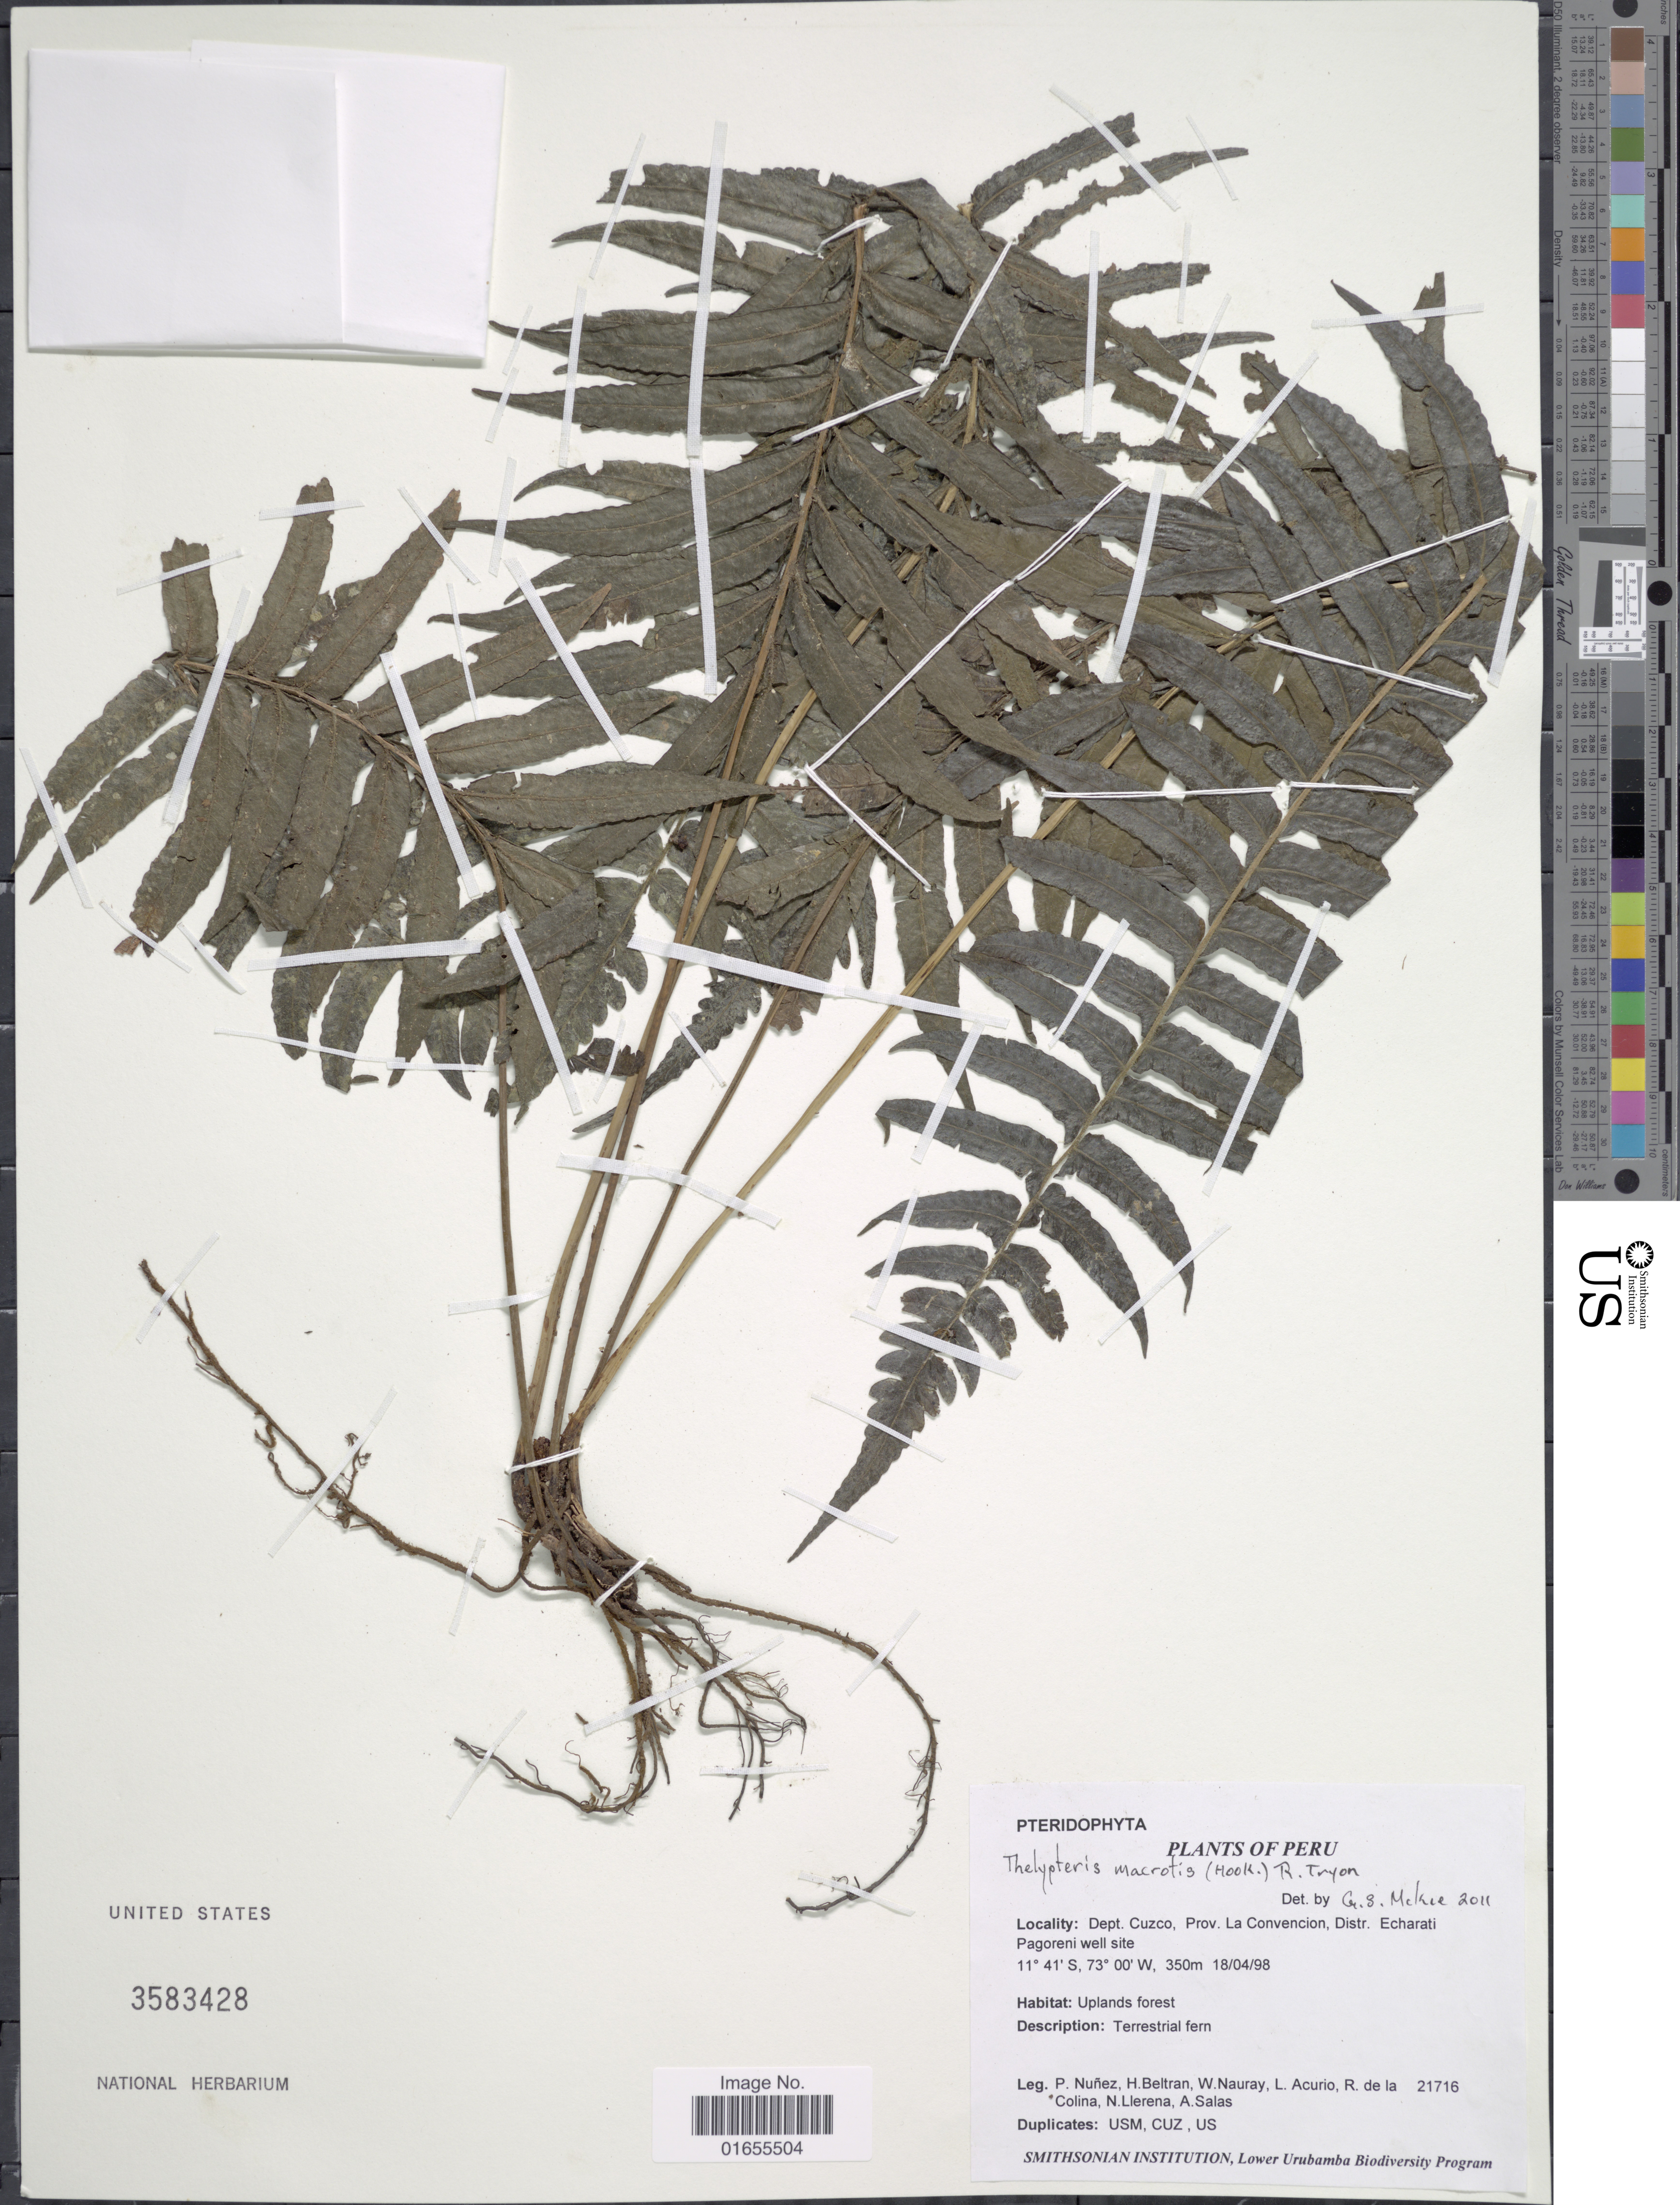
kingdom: Plantae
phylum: Tracheophyta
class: Polypodiopsida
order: Polypodiales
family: Thelypteridaceae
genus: Goniopteris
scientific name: Goniopteris macrotis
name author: (Hook. f.) Pic. Serm.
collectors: P. Nuñez V., H. Beltran, W. Nauray, L. Acurio & et al.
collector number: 21716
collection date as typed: Transcribed d/m/y: 18/4/98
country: Peru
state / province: Cusco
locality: Dept. Cuzco, Prov. La Convencion, Distr. Echarati Pagoreni well site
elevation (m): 350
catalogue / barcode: US 3583428